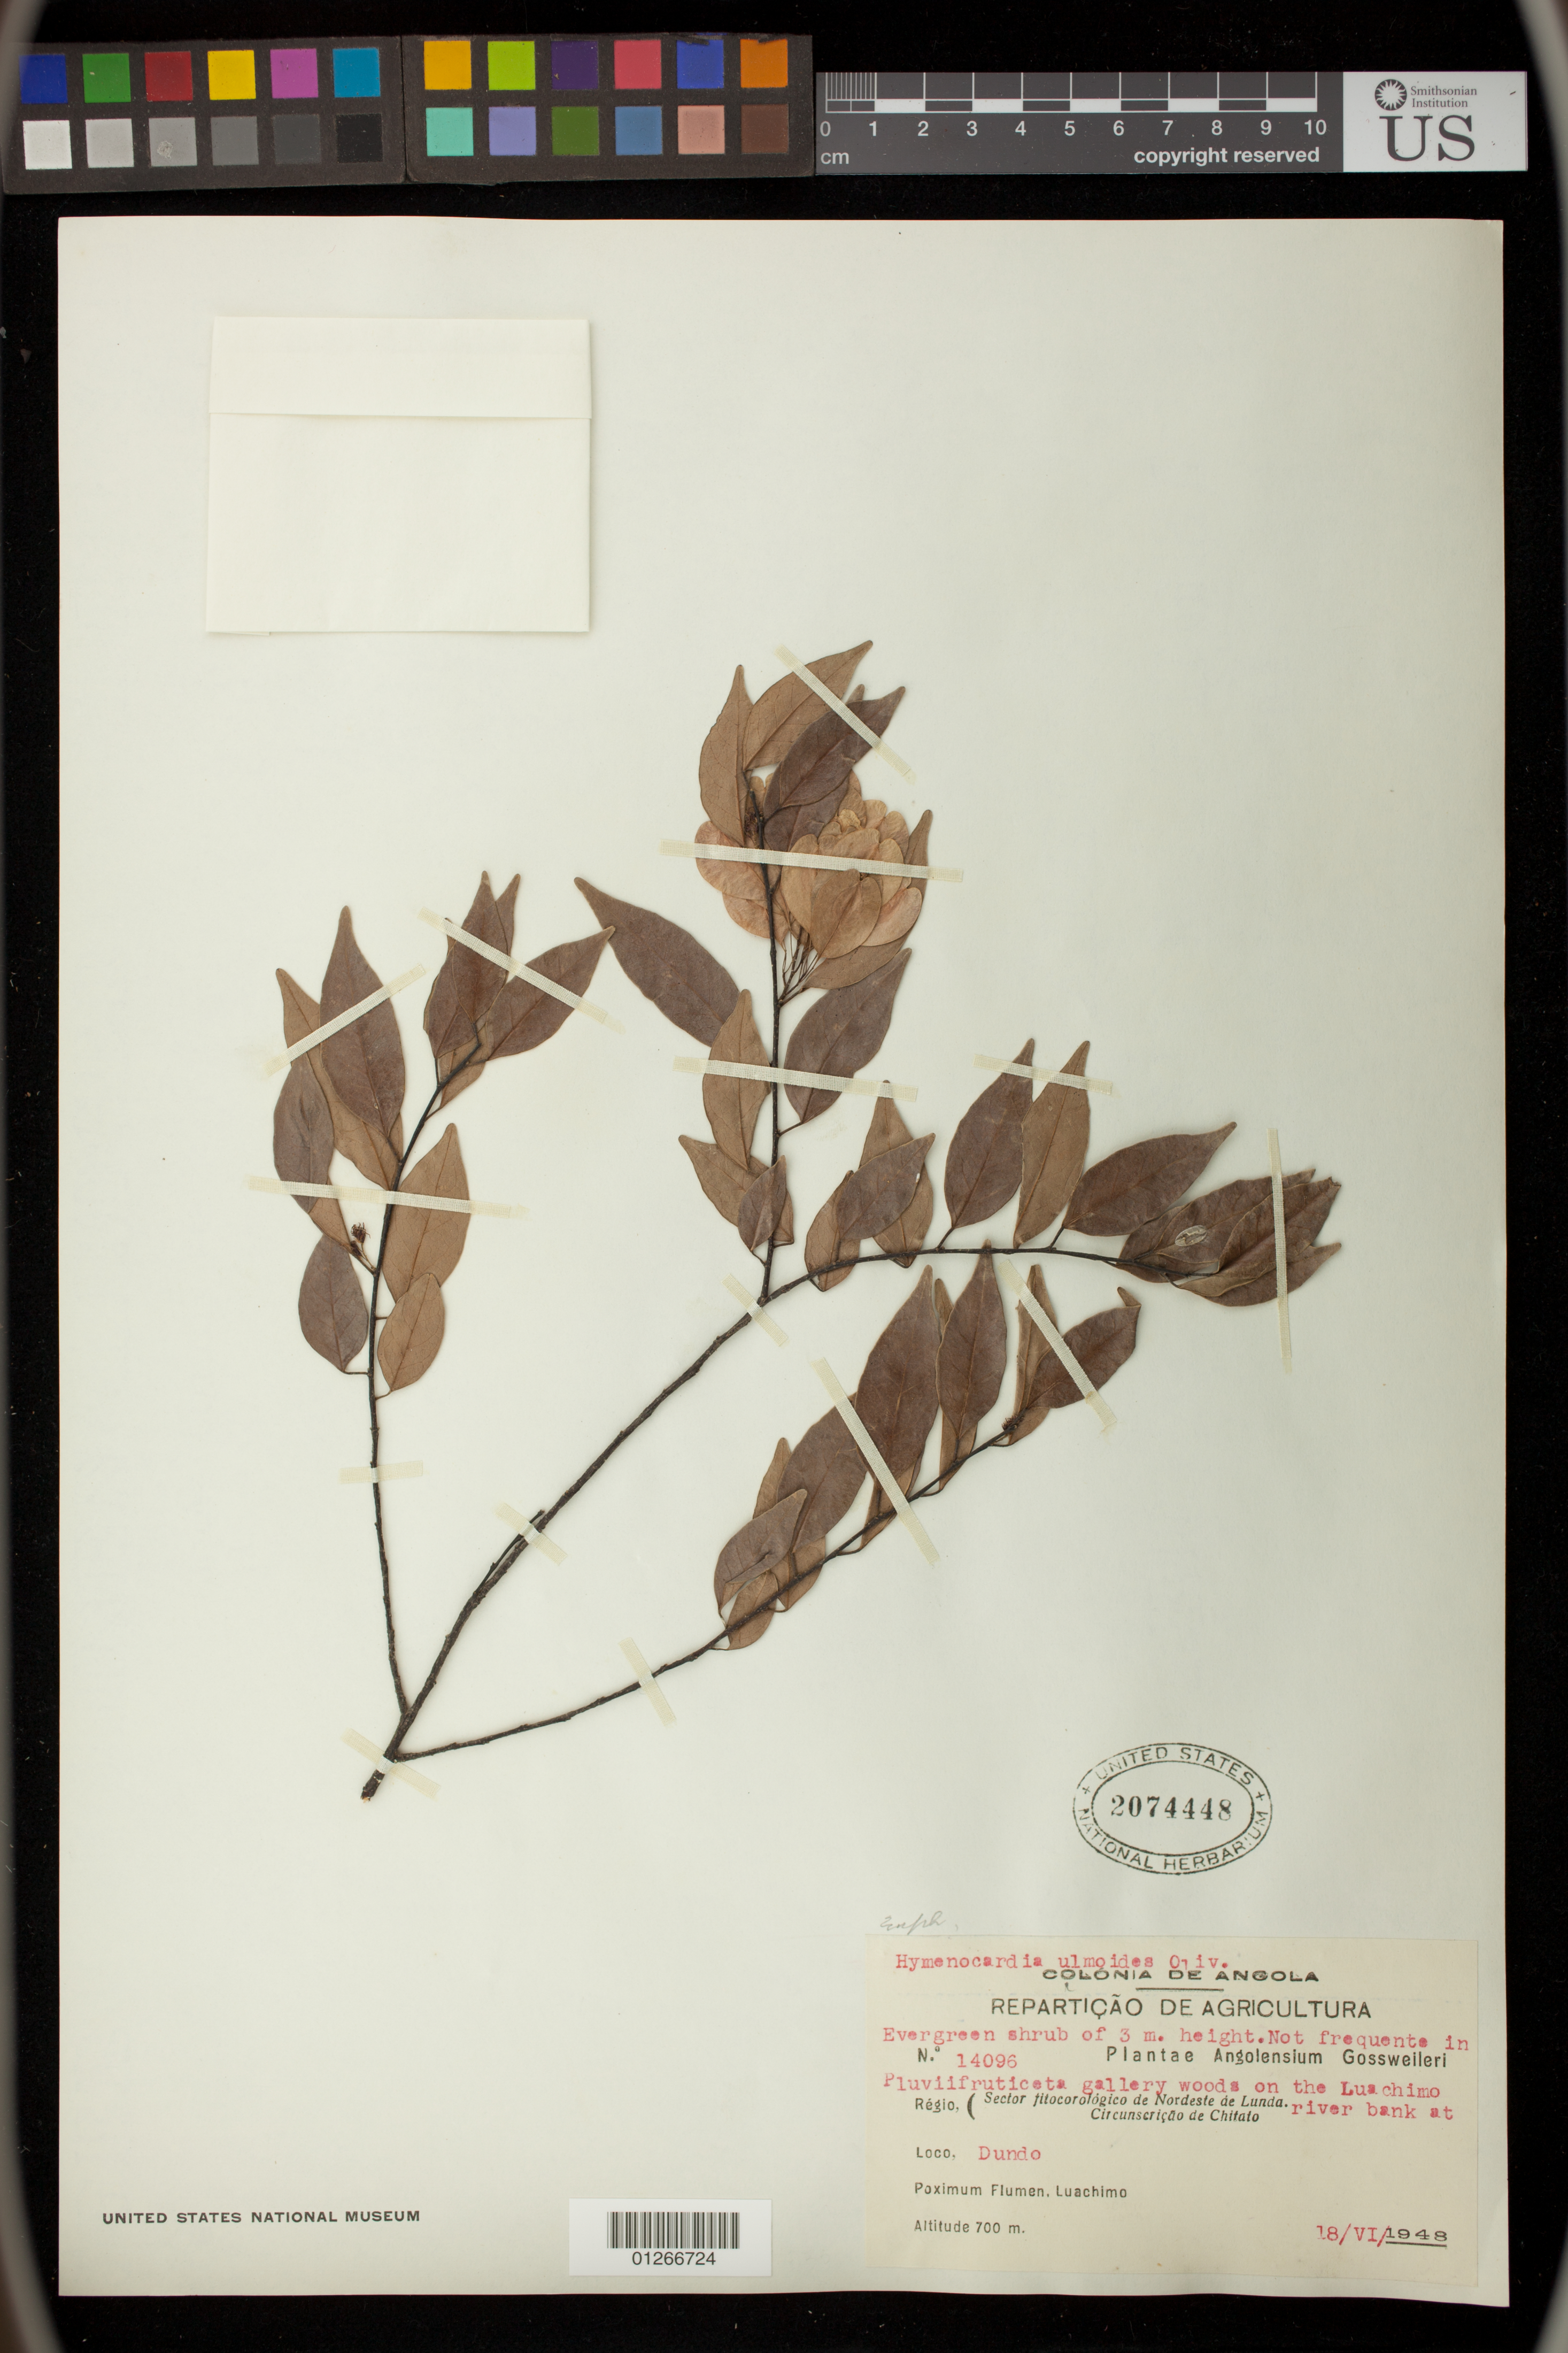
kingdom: Plantae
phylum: Tracheophyta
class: Magnoliopsida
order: Malpighiales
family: Phyllanthaceae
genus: Hymenocardia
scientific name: Hymenocardia ulmoides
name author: Oliv.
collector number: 14096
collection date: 1948-06-18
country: Angola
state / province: Lunda Norte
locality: Dundo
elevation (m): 700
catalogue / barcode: US 2074448